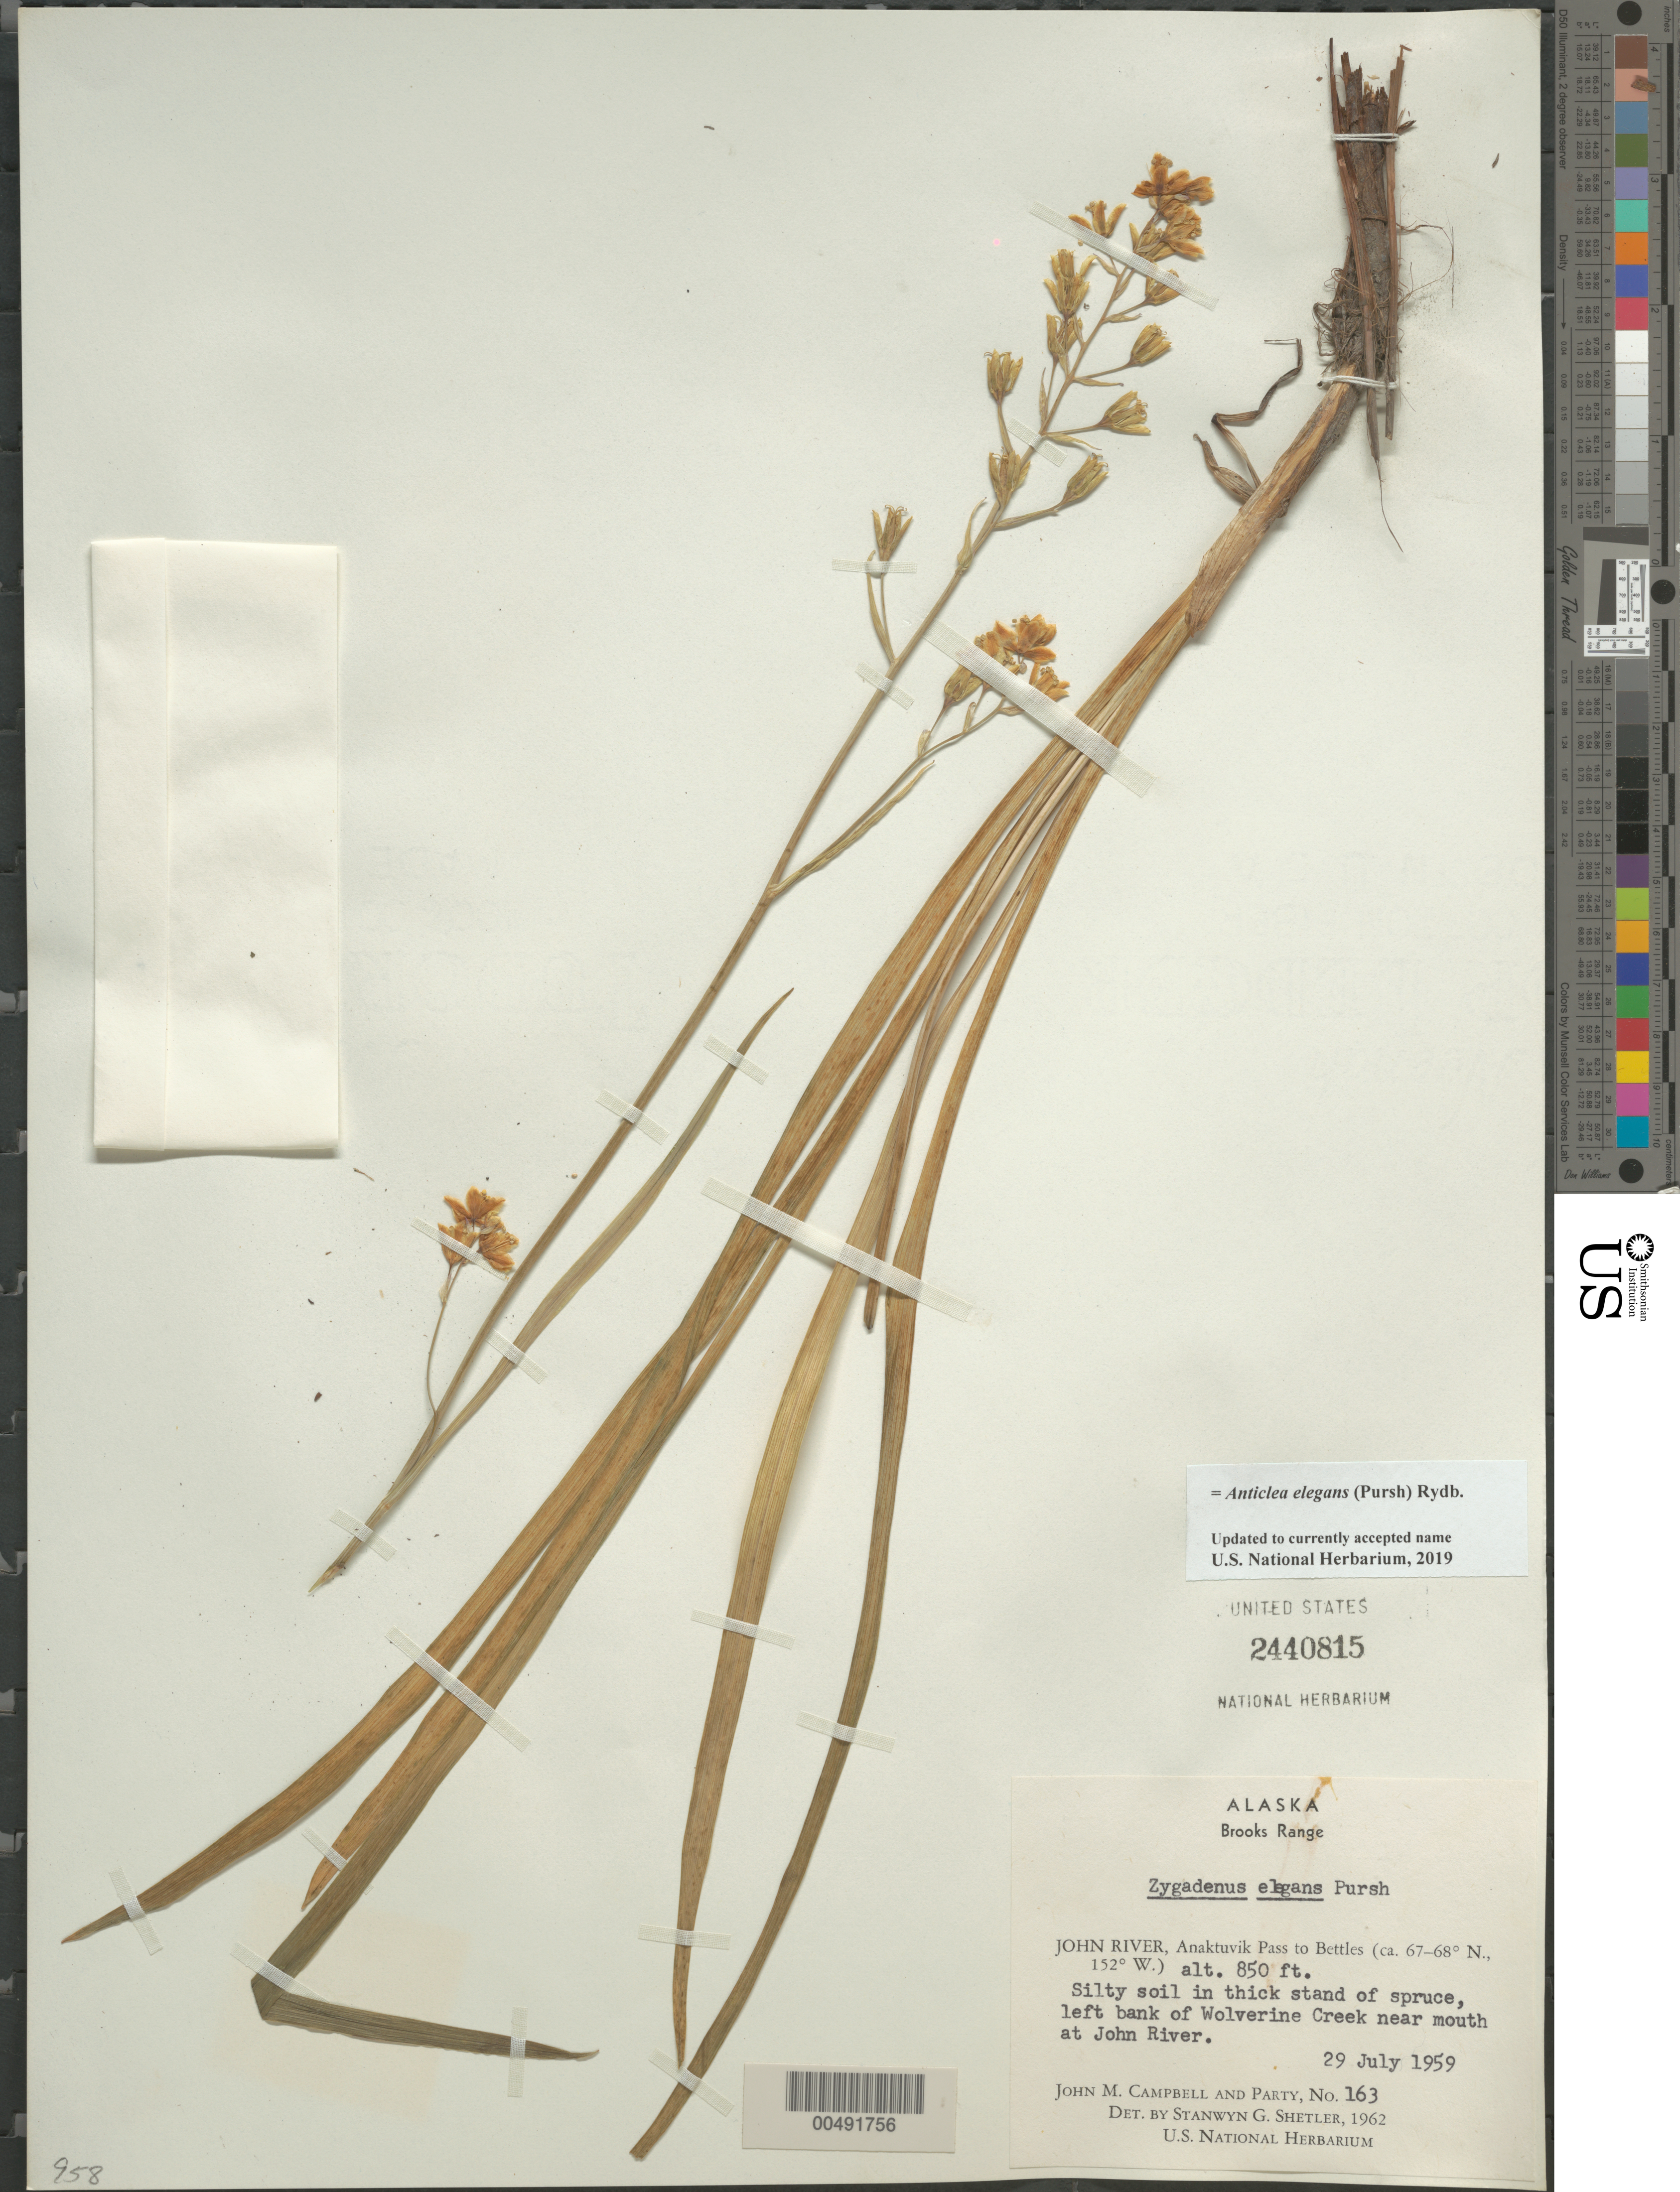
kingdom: Plantae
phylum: Tracheophyta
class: Liliopsida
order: Liliales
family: Melanthiaceae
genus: Anticlea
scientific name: Anticlea elegans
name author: (Pursh) Rydb.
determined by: Strong, Mark T., (BOT), Smithsonian Institution - National Museum of Natural History (UNITED STATES)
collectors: J. M. Campbell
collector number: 163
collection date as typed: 29 Jul 1959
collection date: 1959-07-29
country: United States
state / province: Alaska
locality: Brooks Range, John River, Anaktuvuk Pass to Bettles, left bank of Wolverine Creek at River (lat/long recorded as: lat=::: long=152:0:0:W)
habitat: silty soil in thick stand of spruce, along bank of Creek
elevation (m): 259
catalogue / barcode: US 2440815